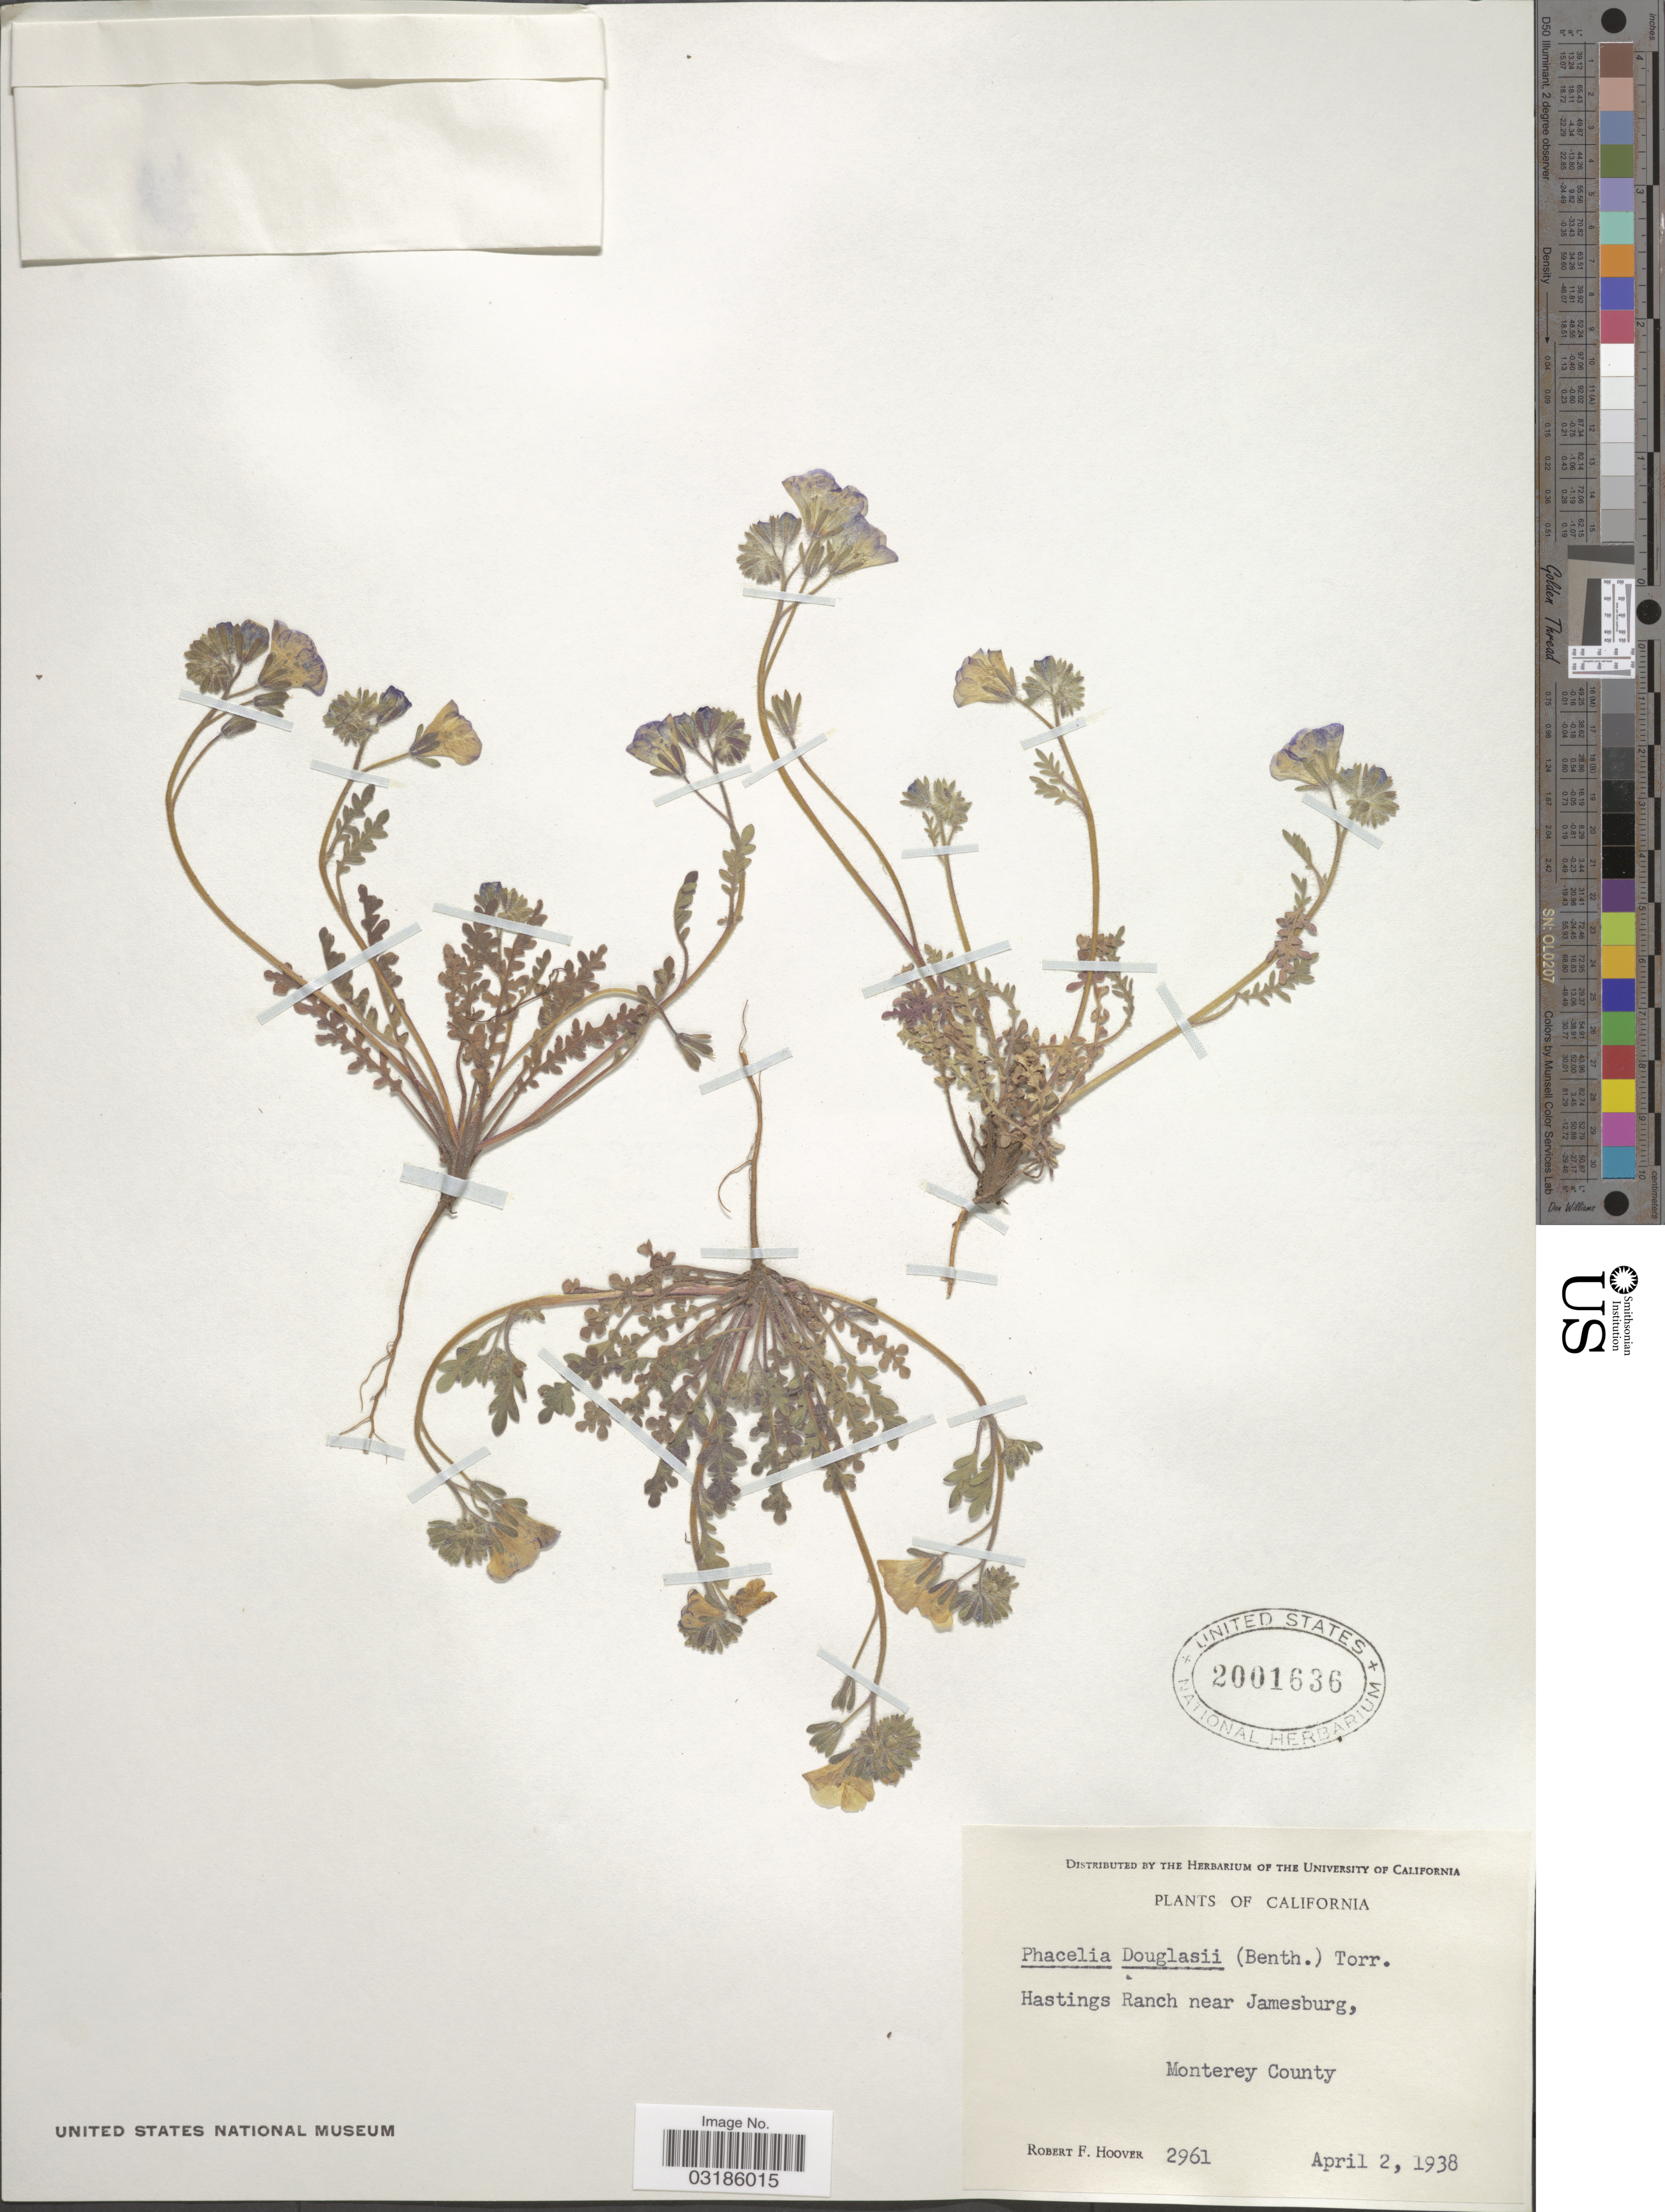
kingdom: Plantae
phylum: Tracheophyta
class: Magnoliopsida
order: Boraginales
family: Hydrophyllaceae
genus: Phacelia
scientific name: Phacelia douglasii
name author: (Benth.) Torr.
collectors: R. F. Hoover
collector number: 2961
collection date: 1938-04-02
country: United States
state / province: California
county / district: Monterey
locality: Hastings Ranch near Jamesburg, Monterey County.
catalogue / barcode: US 2001636